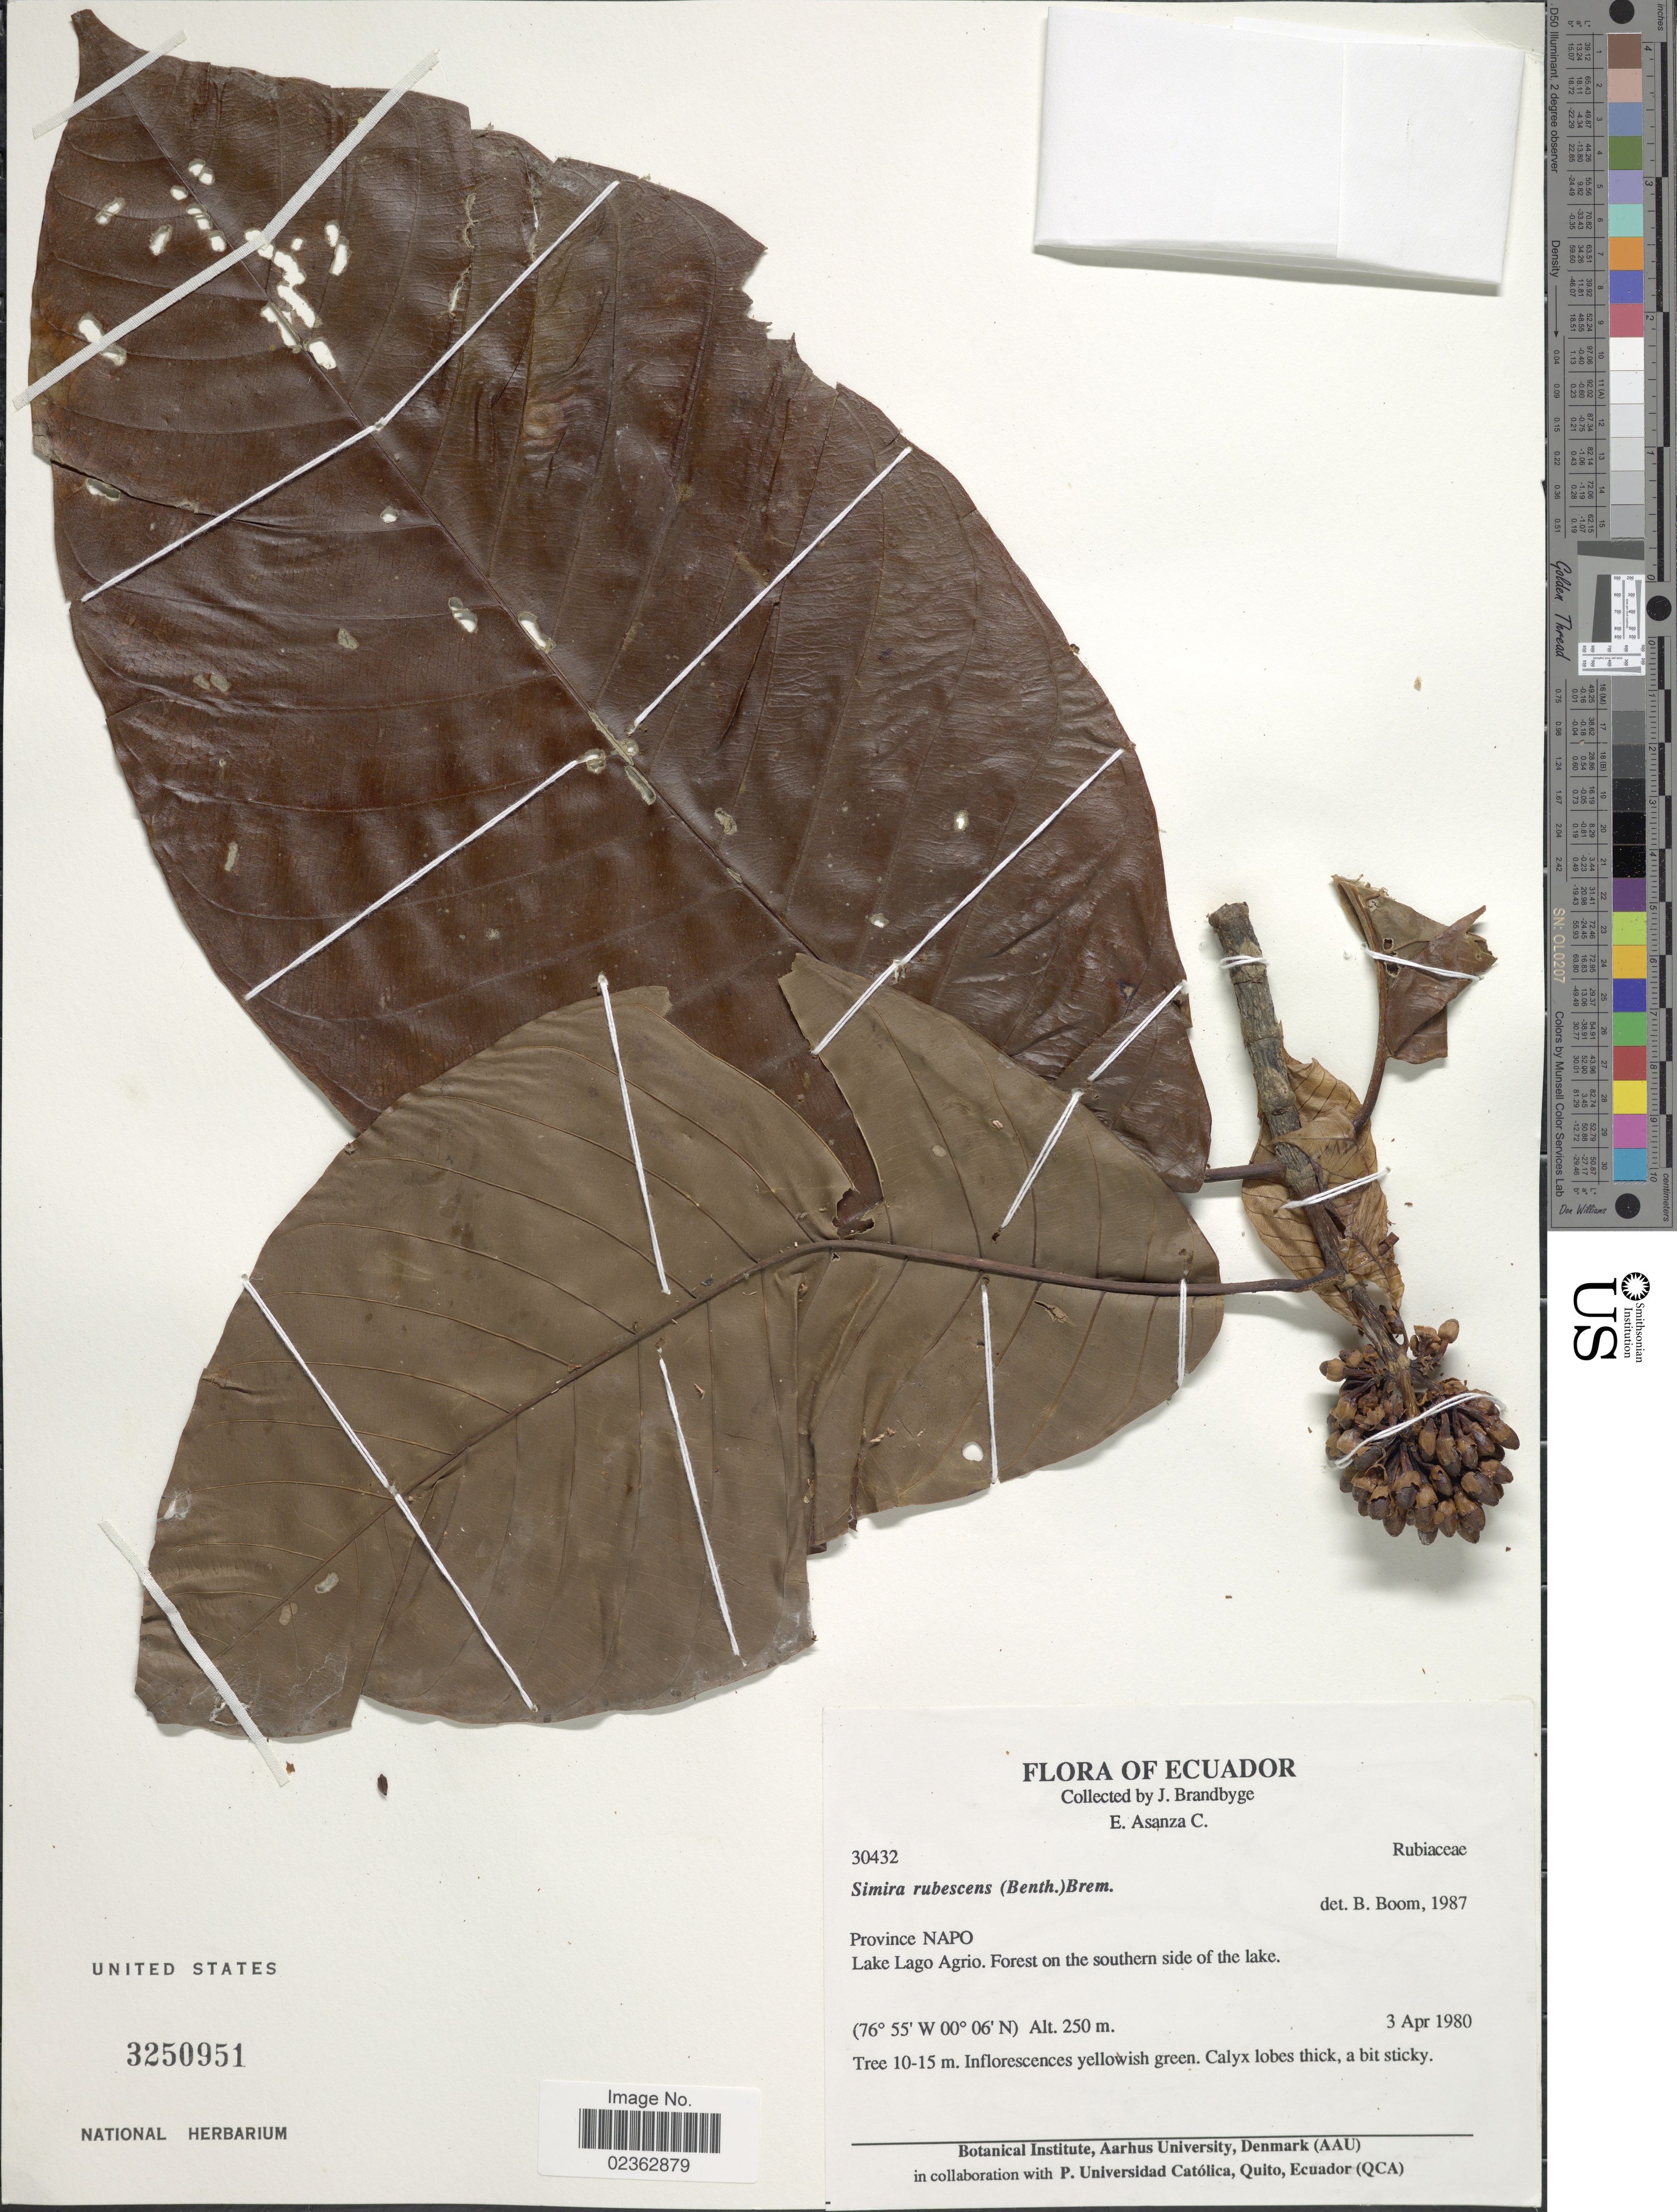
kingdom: Plantae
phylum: Tracheophyta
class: Magnoliopsida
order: Gentianales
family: Rubiaceae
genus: Simira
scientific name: Simira rubescens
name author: (Benth.) Bremek. ex Steyerm.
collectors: J. Brandbyge & E. Asanza C.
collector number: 30432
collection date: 1980-04-03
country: Ecuador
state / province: Napo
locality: Lake Lago Agrio, forest on the southern side of the lake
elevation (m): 250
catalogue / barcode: US 3250951